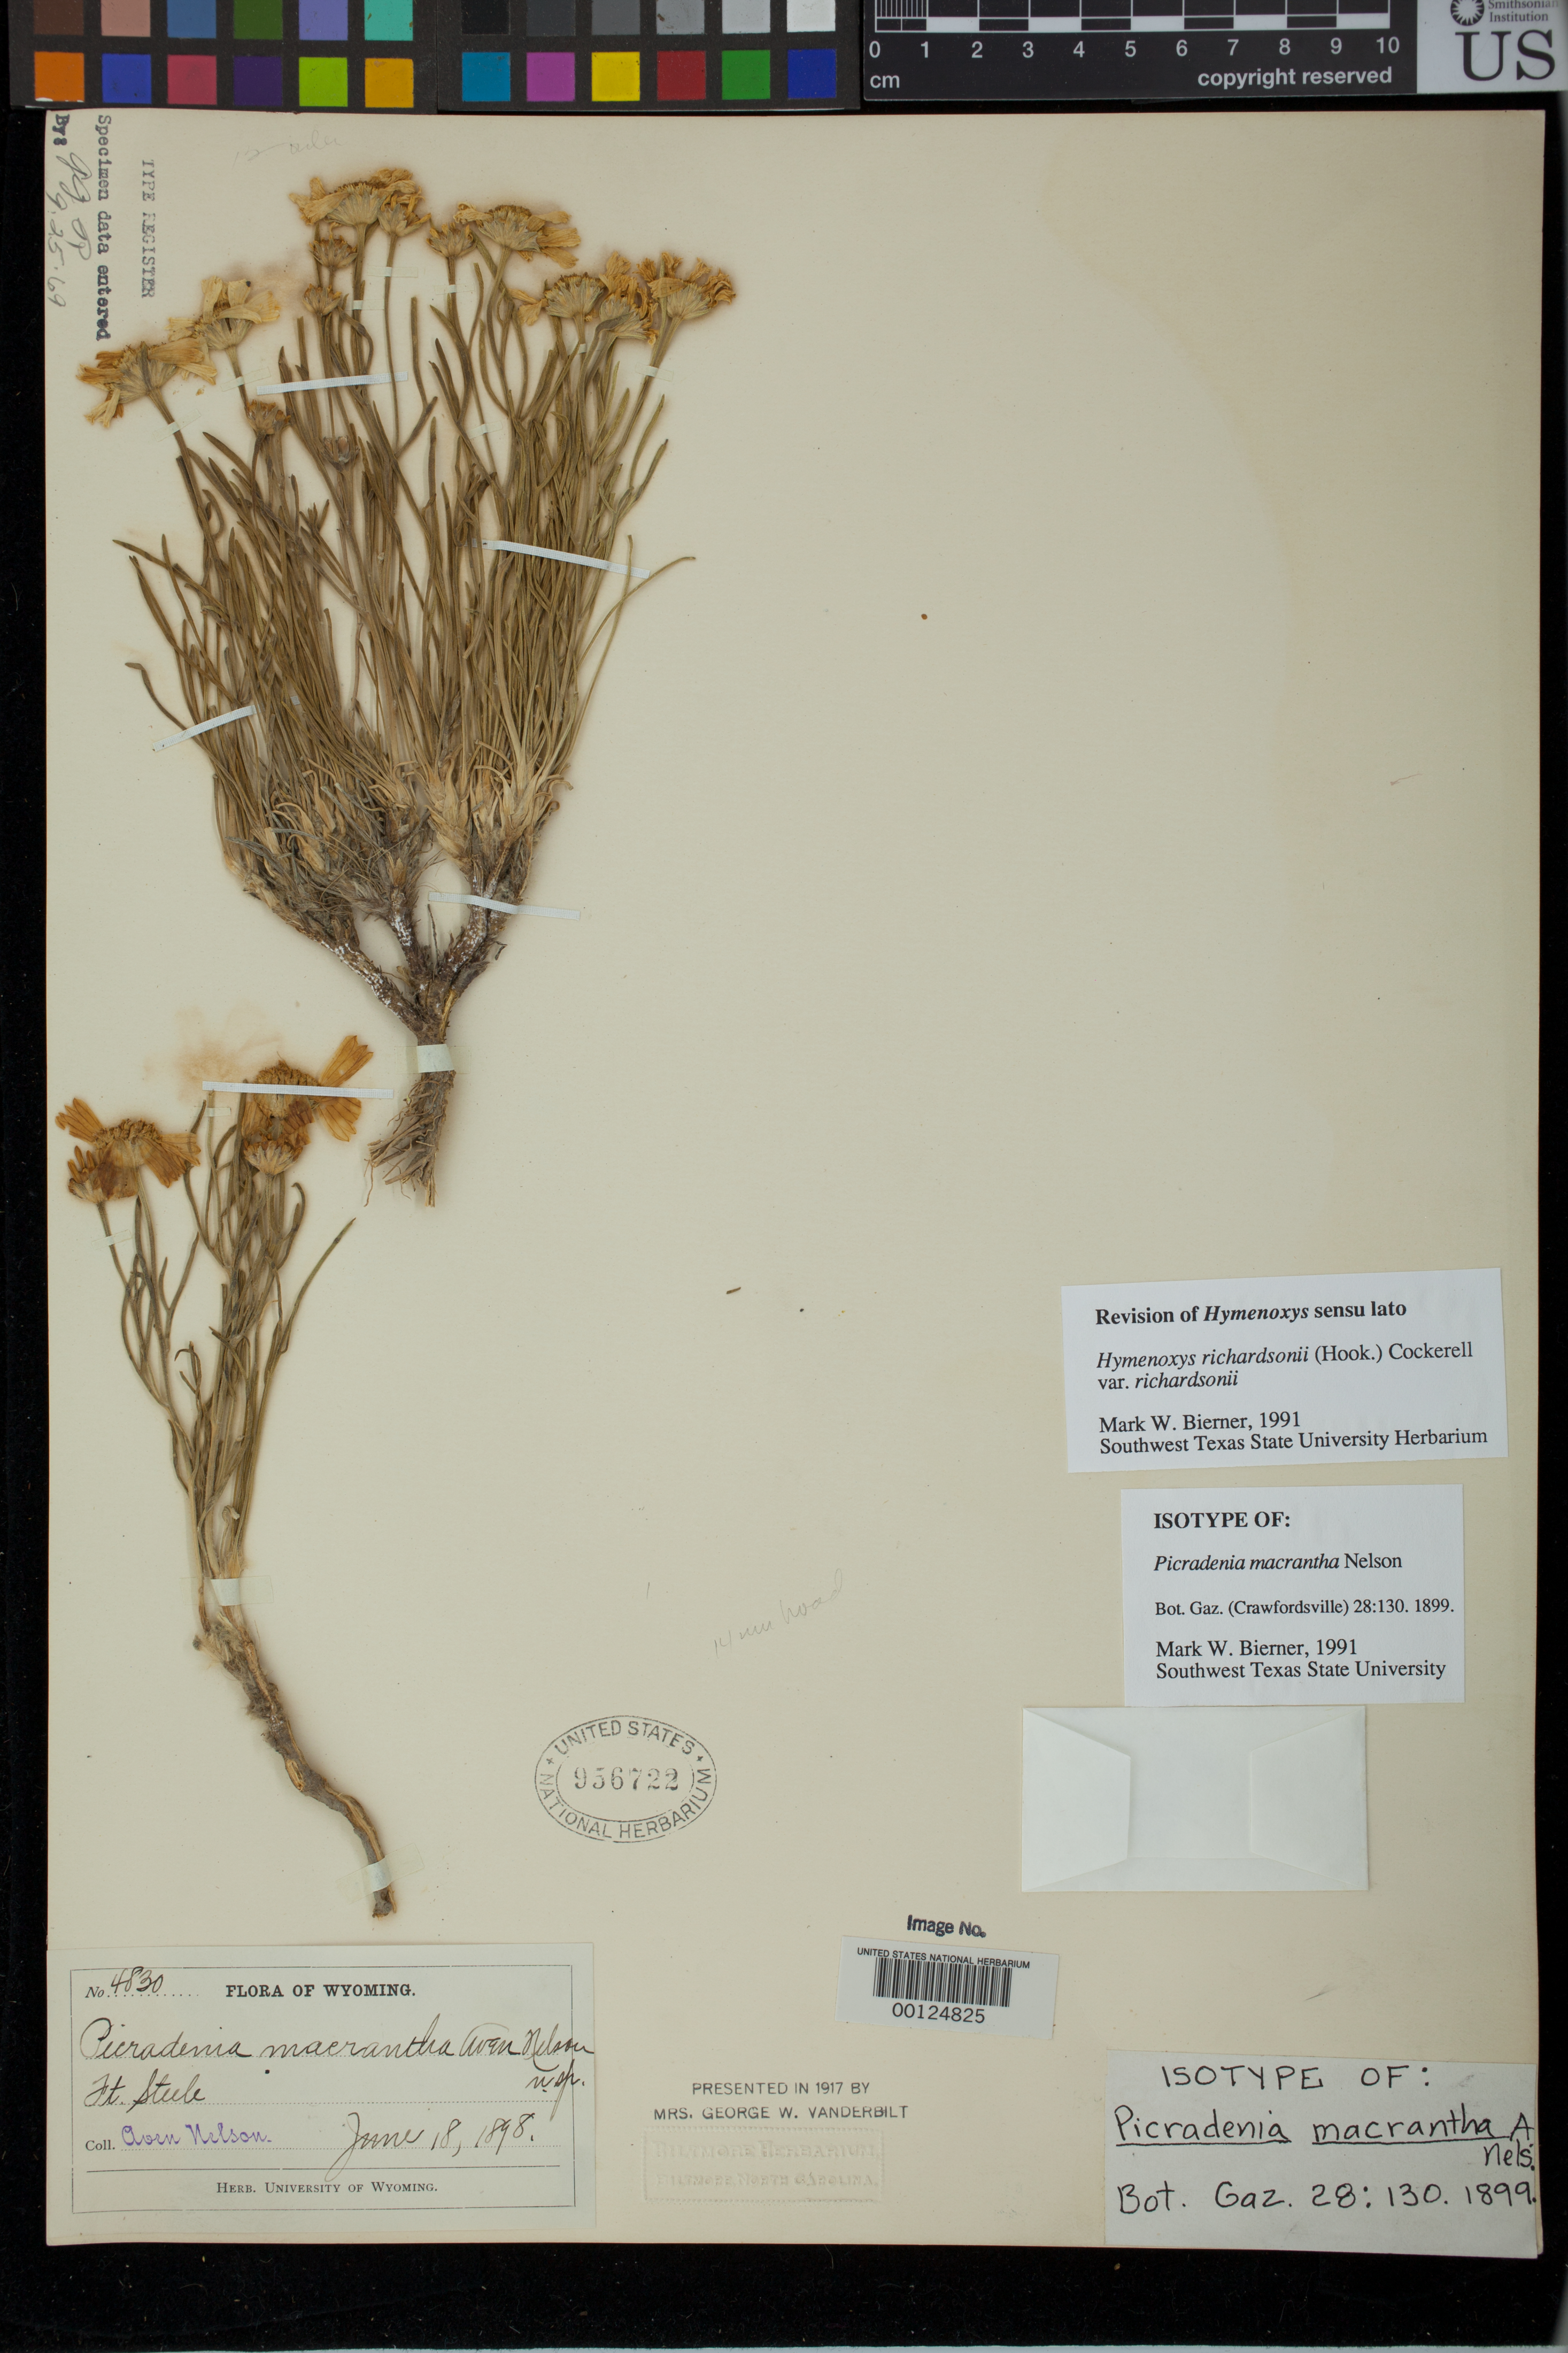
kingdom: Plantae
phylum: Tracheophyta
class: Magnoliopsida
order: Asterales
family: Asteraceae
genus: Picradenia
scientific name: Picradenia macrantha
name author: A. Nelson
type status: Isotype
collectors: A. Nelson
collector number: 4830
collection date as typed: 18 Jun 1898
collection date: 1898-06-18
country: United States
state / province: Wyoming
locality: Fort Steele.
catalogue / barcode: US 956722